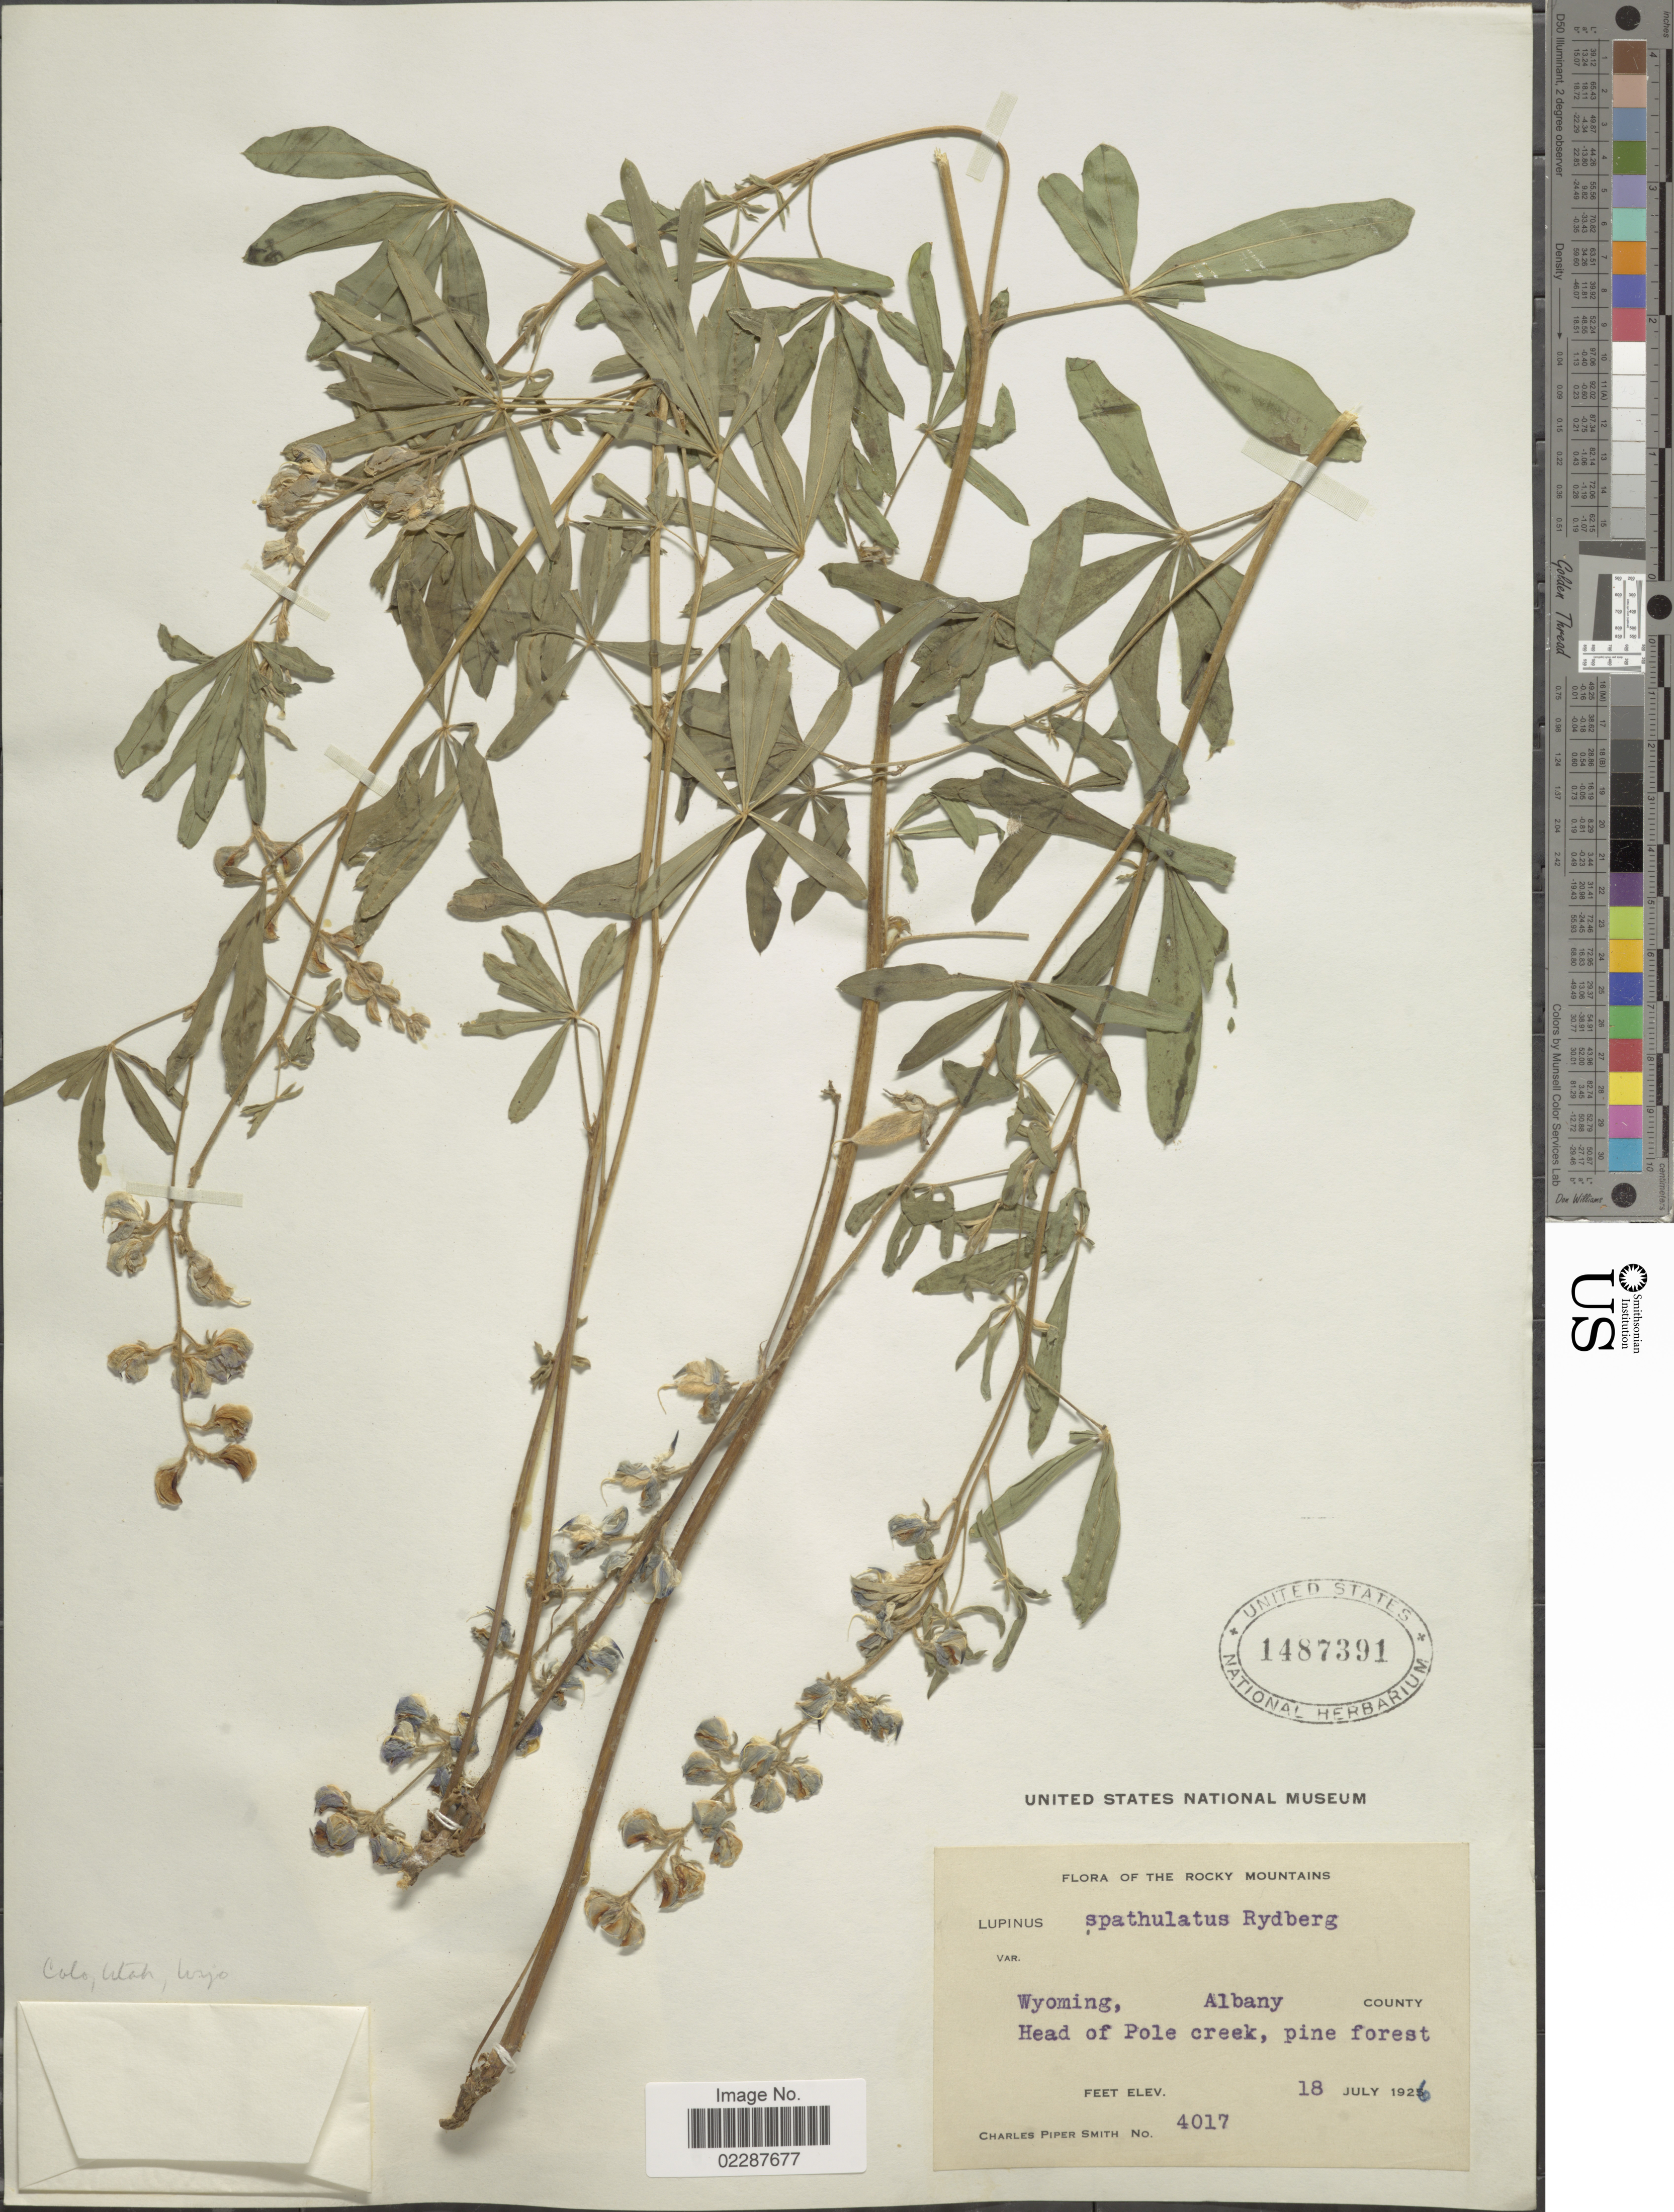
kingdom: Plantae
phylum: Tracheophyta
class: Magnoliopsida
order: Fabales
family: Fabaceae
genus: Lupinus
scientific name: Lupinus spathulatus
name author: Rydb.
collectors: C. P. Smith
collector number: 4017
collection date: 1926-07-18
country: United States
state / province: Wyoming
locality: Rocky Mountains, Albany County, Head of Pole Creek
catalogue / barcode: US 1487391